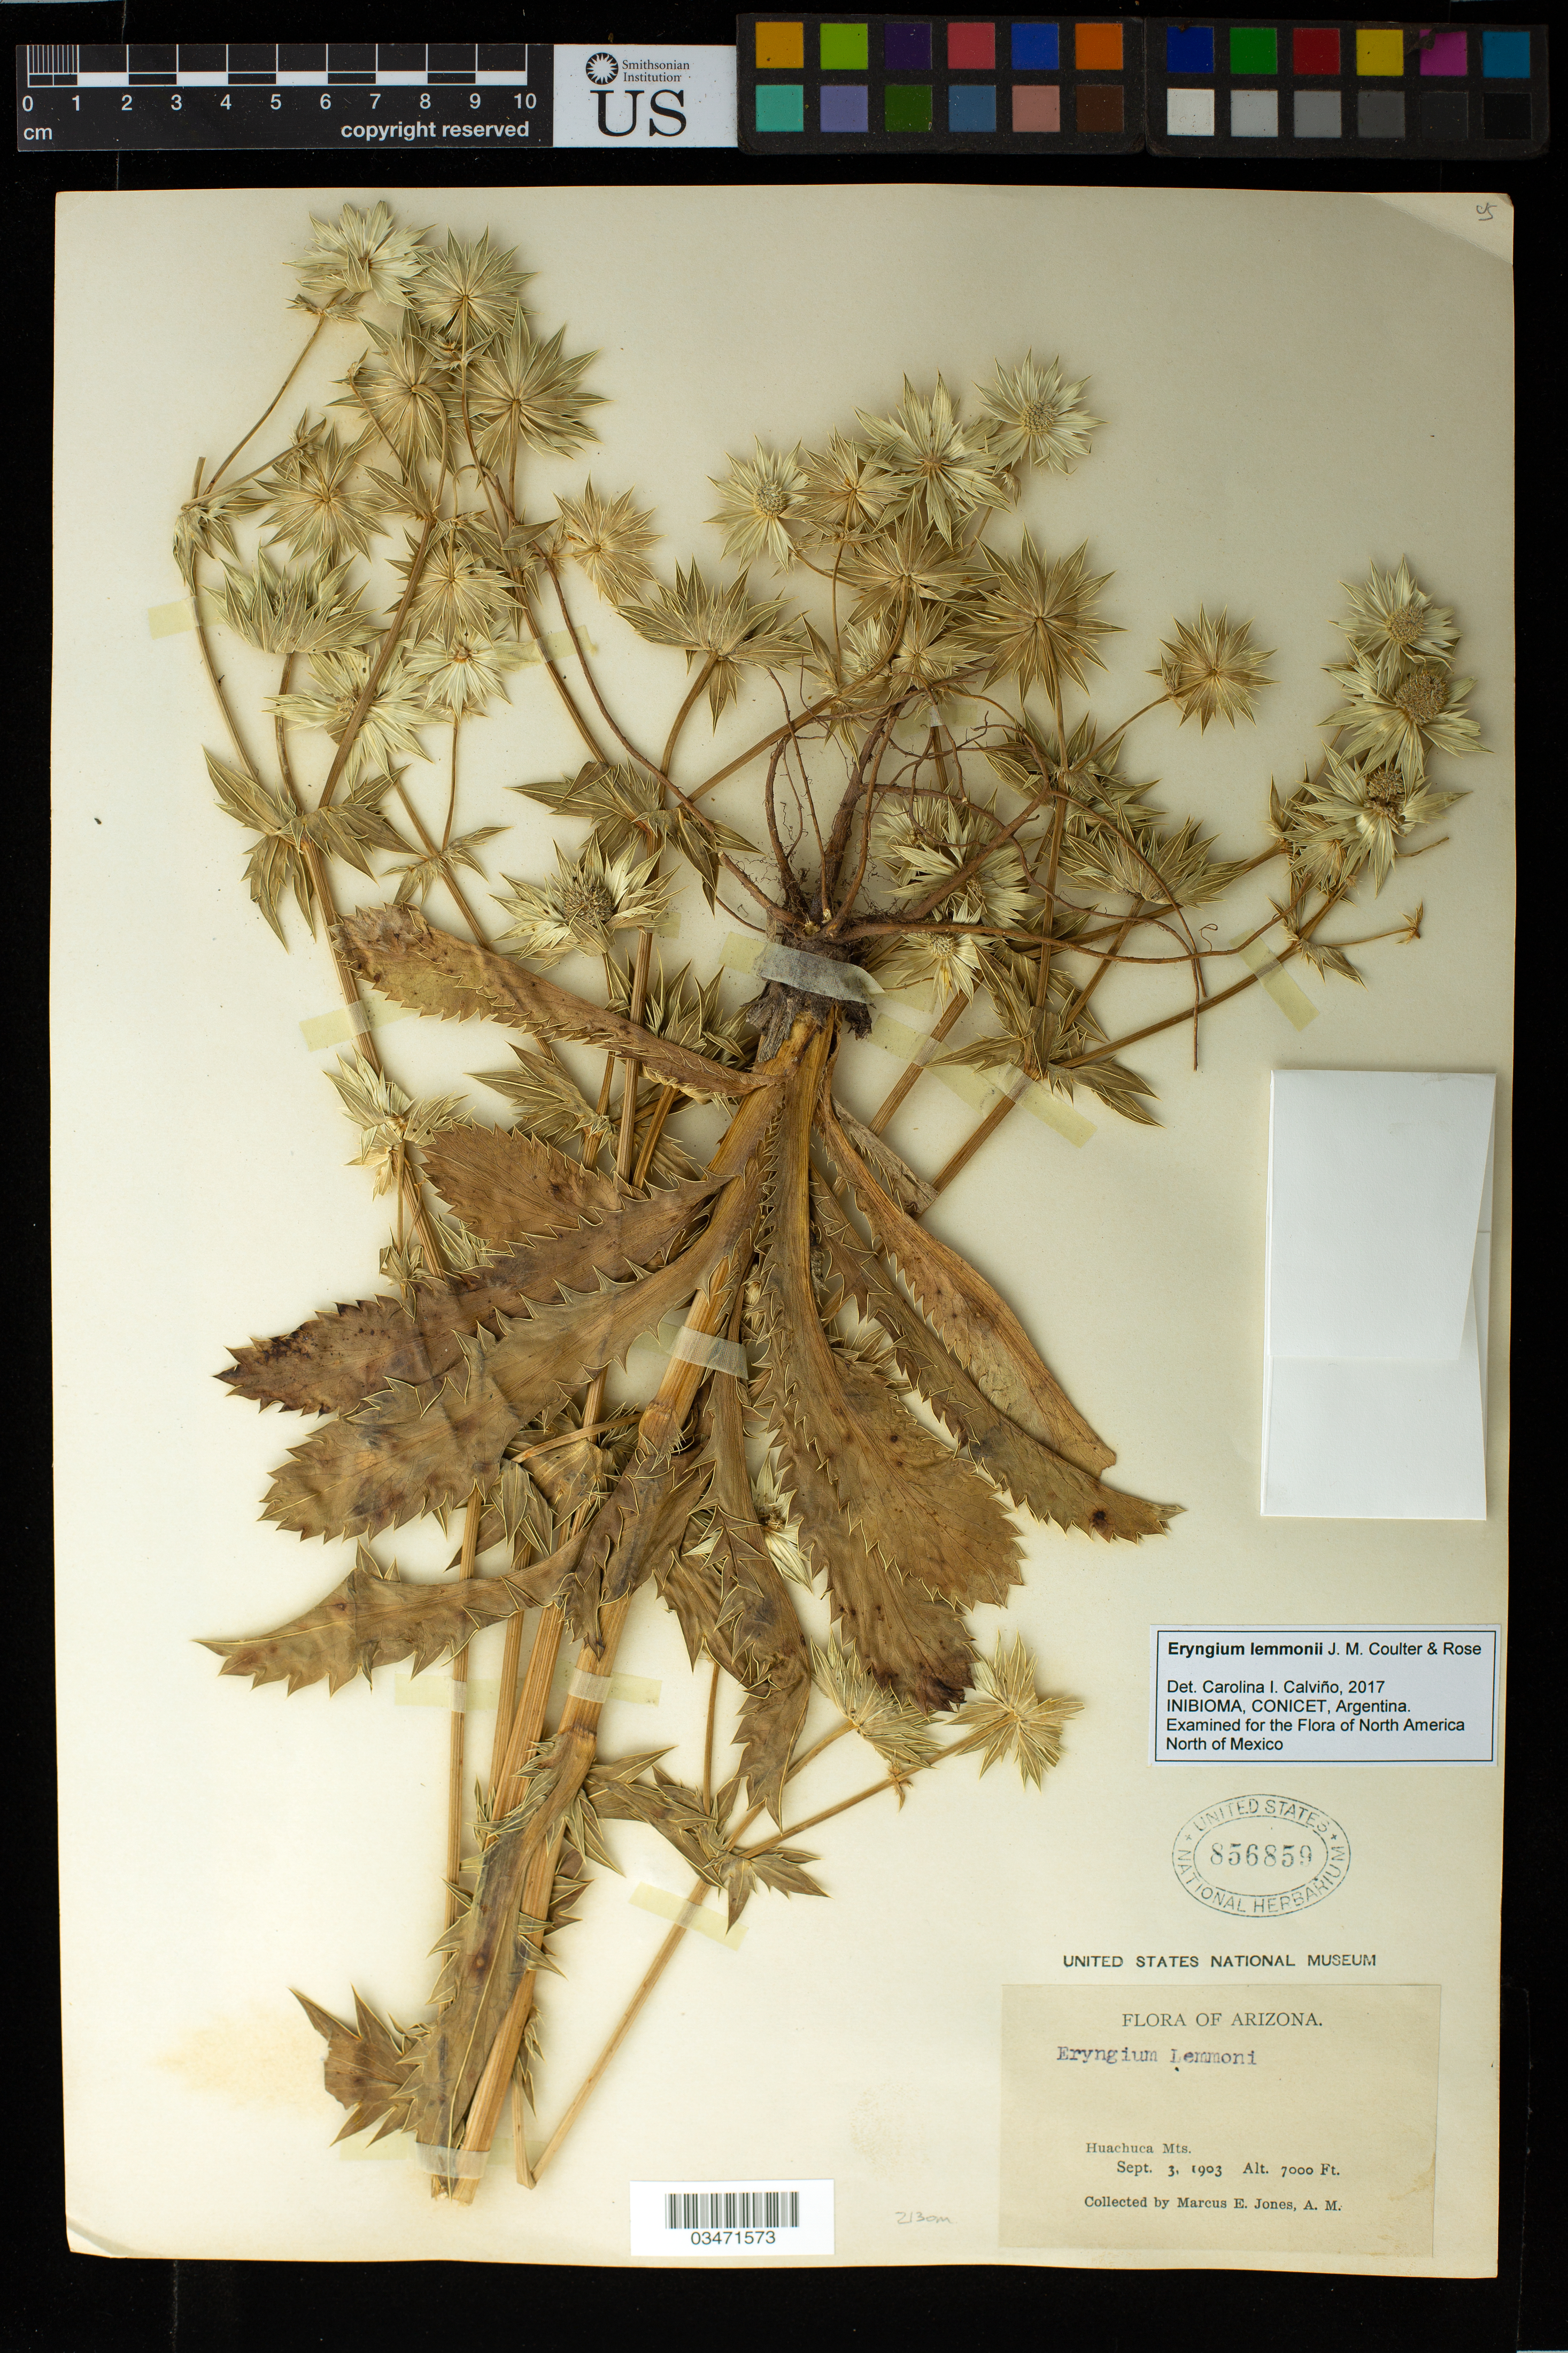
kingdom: Plantae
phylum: Tracheophyta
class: Magnoliopsida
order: Apiales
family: Apiaceae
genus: Eryngium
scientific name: Eryngium lemmonii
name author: J.M. Coult. & Rose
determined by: Calviño, C. I.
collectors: M. E. Jones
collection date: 1903-09-03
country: United States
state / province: Arizona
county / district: Cochise County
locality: Huachuca Mts.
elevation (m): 2134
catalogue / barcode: US 856859